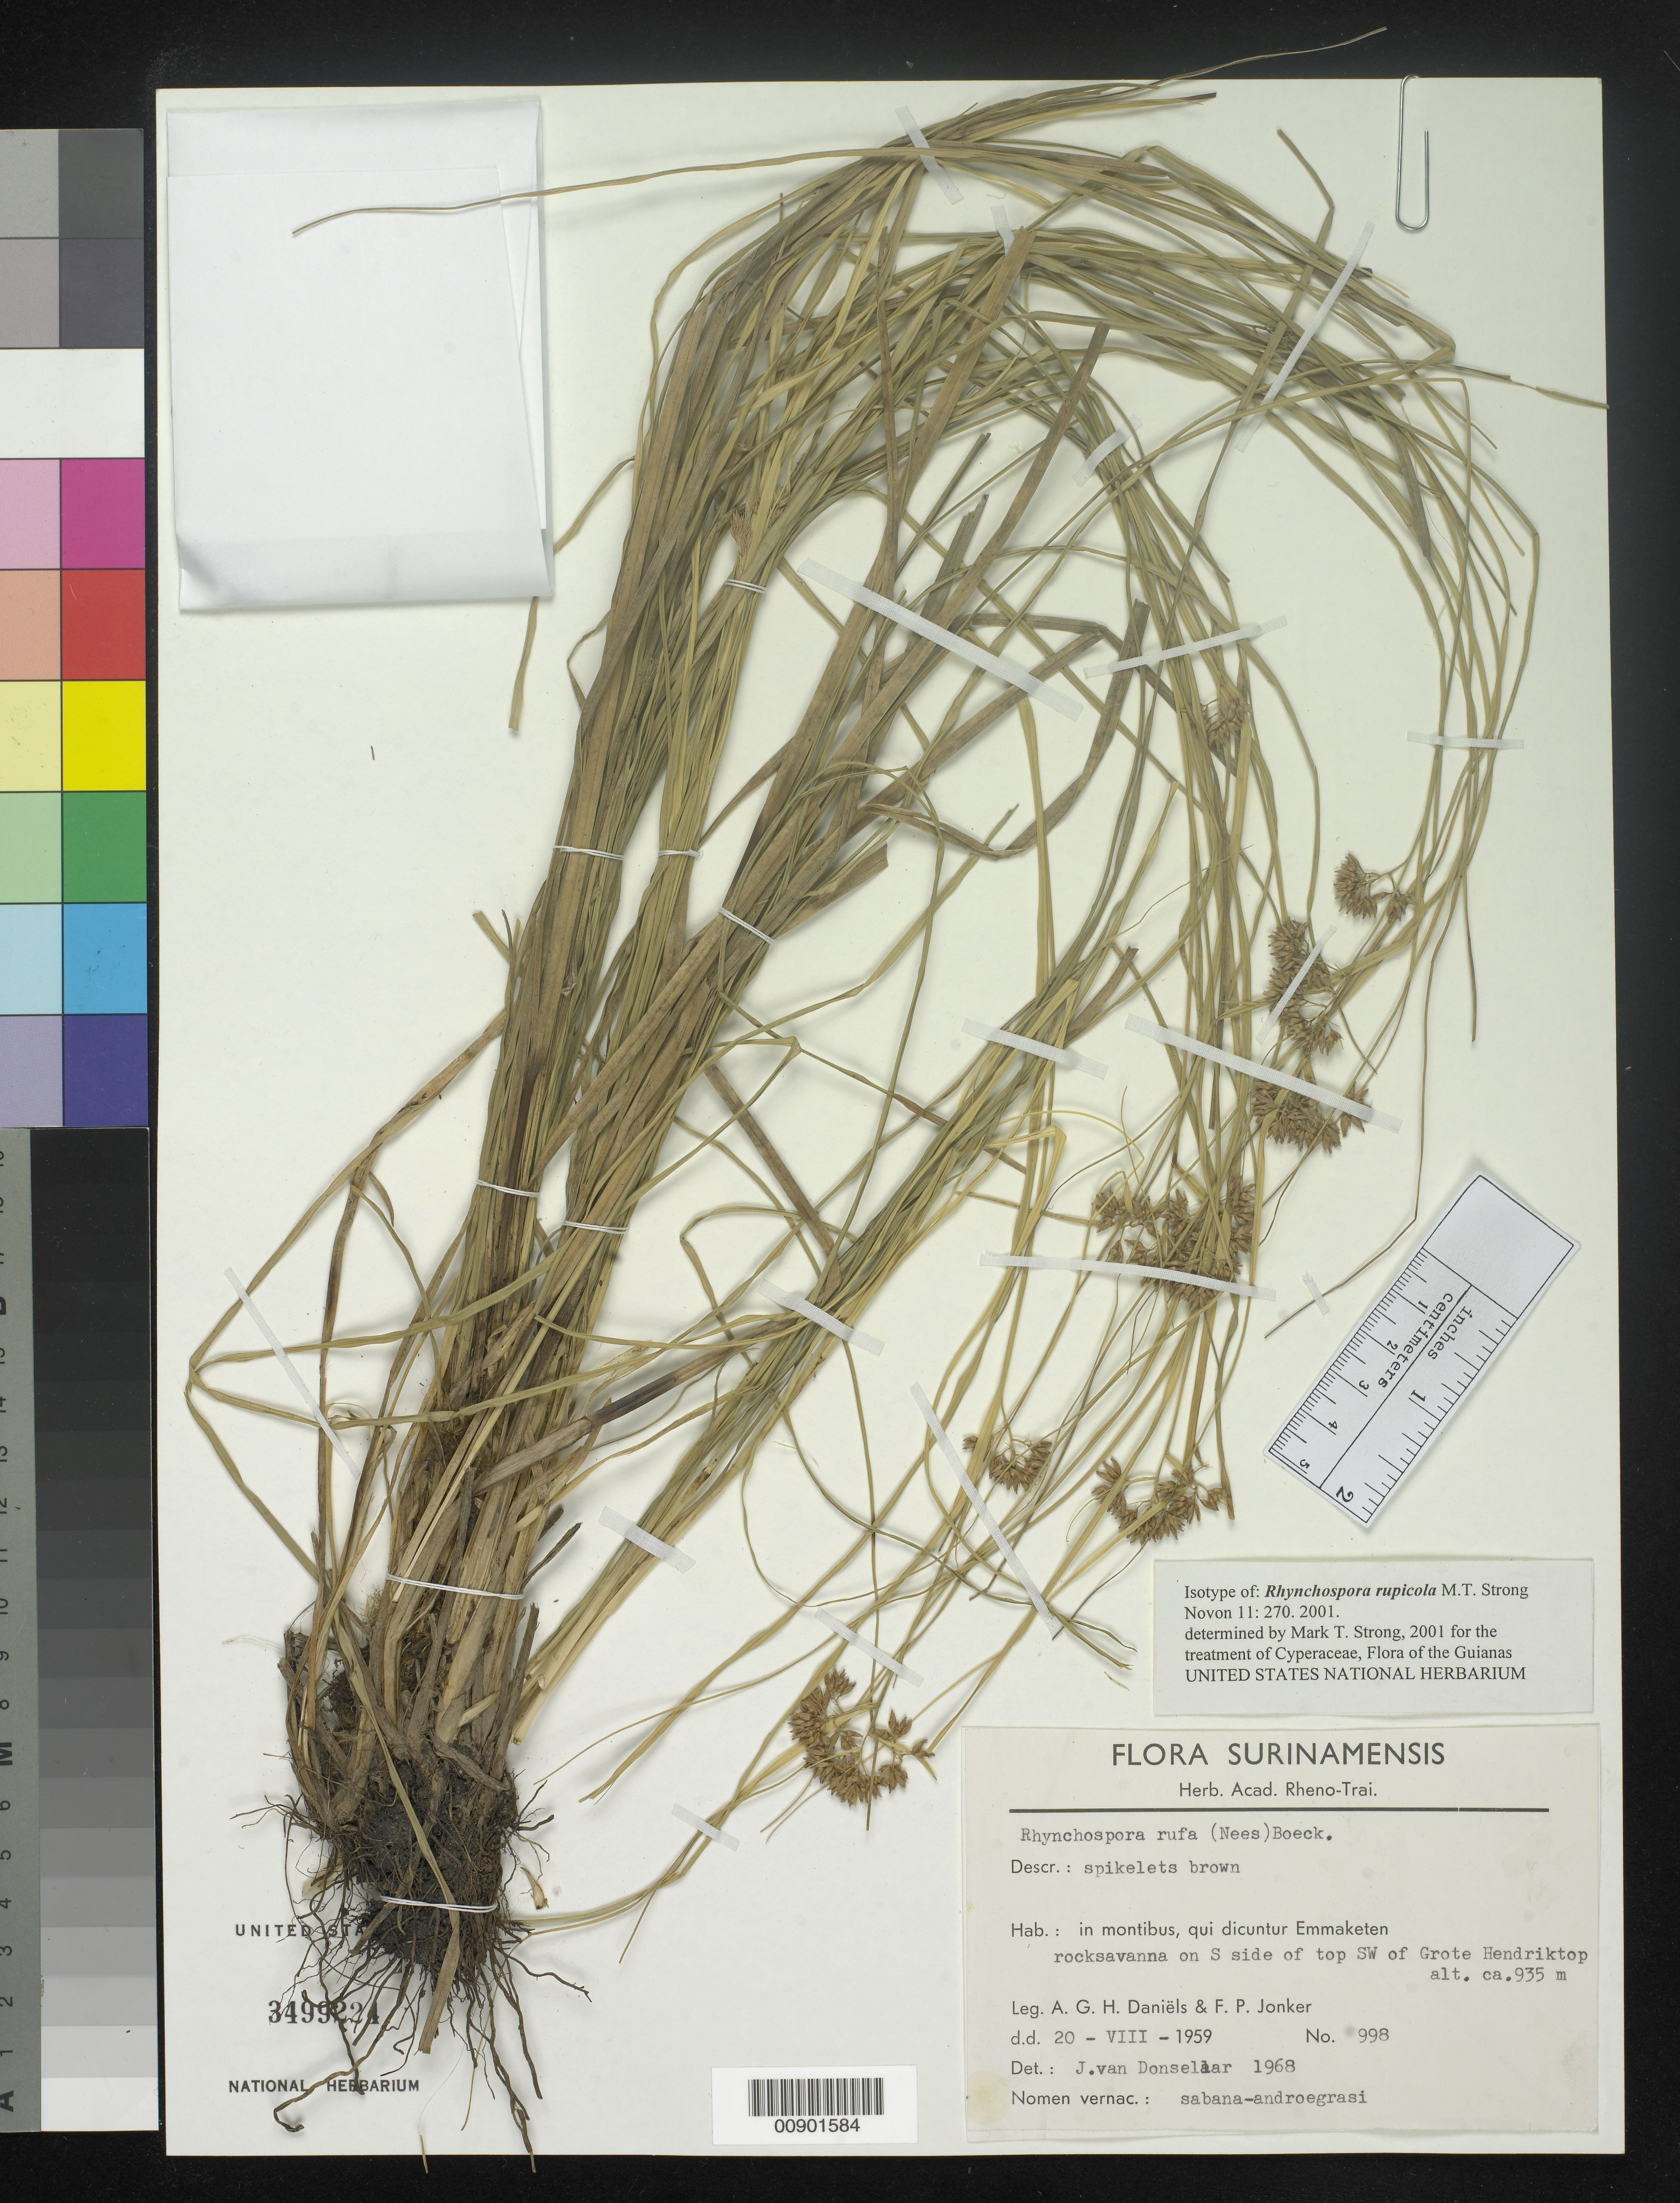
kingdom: Plantae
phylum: Tracheophyta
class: Liliopsida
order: Poales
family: Cyperaceae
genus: Rhynchospora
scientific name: Rhynchospora rupicola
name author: M.T. Strong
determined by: Strong, M. T., (US), Smithsonian Institution - National Museum of Natural History (UNITED STATES)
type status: Isotype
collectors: A. Daniëls & F. P. Jonker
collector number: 998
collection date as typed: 20 Aug 1959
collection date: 1959-08-20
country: Suriname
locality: In montibus, qui dicuntur Emmaketen, rocksavanna on S side of top SW of Grote Hendriktop.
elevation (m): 935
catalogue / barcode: US 3499224